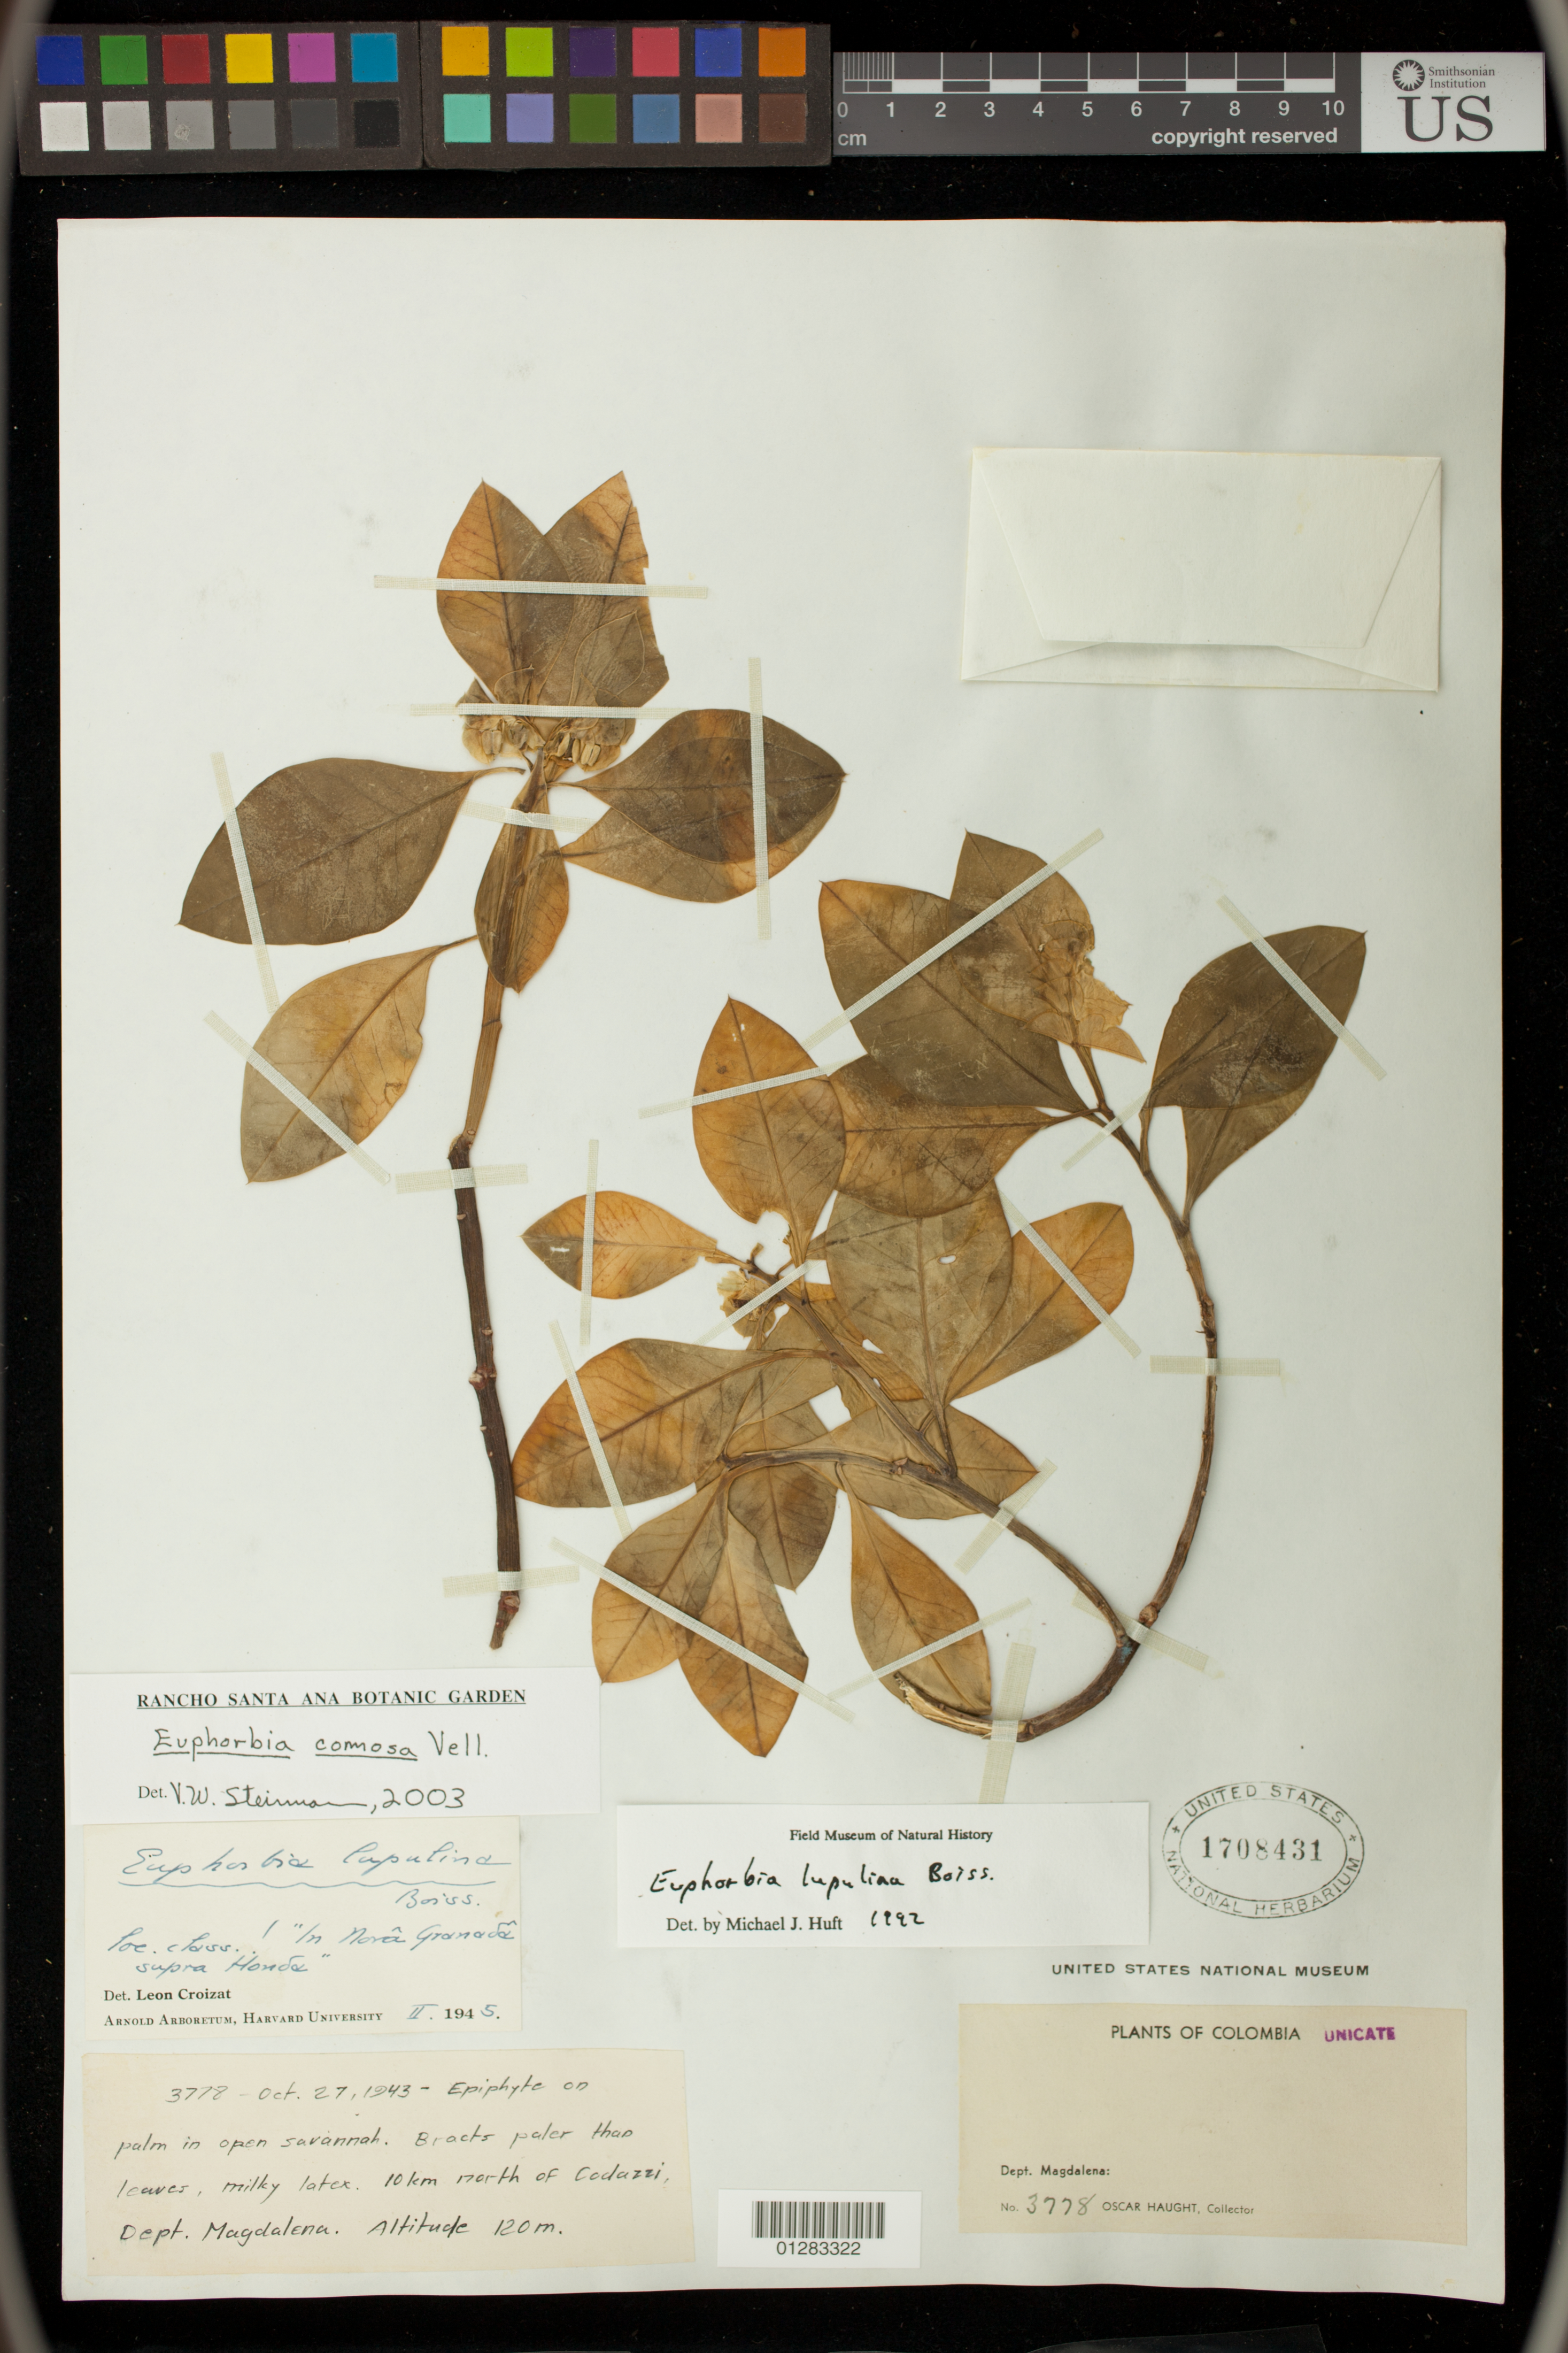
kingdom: Plantae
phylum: Tracheophyta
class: Magnoliopsida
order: Malpighiales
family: Euphorbiaceae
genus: Euphorbia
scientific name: Euphorbia cotinifolia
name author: L.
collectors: O. Haught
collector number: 3778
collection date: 1943-10-27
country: Colombia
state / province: Magdalena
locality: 10 km north of Codazzi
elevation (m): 120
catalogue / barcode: US 1708431